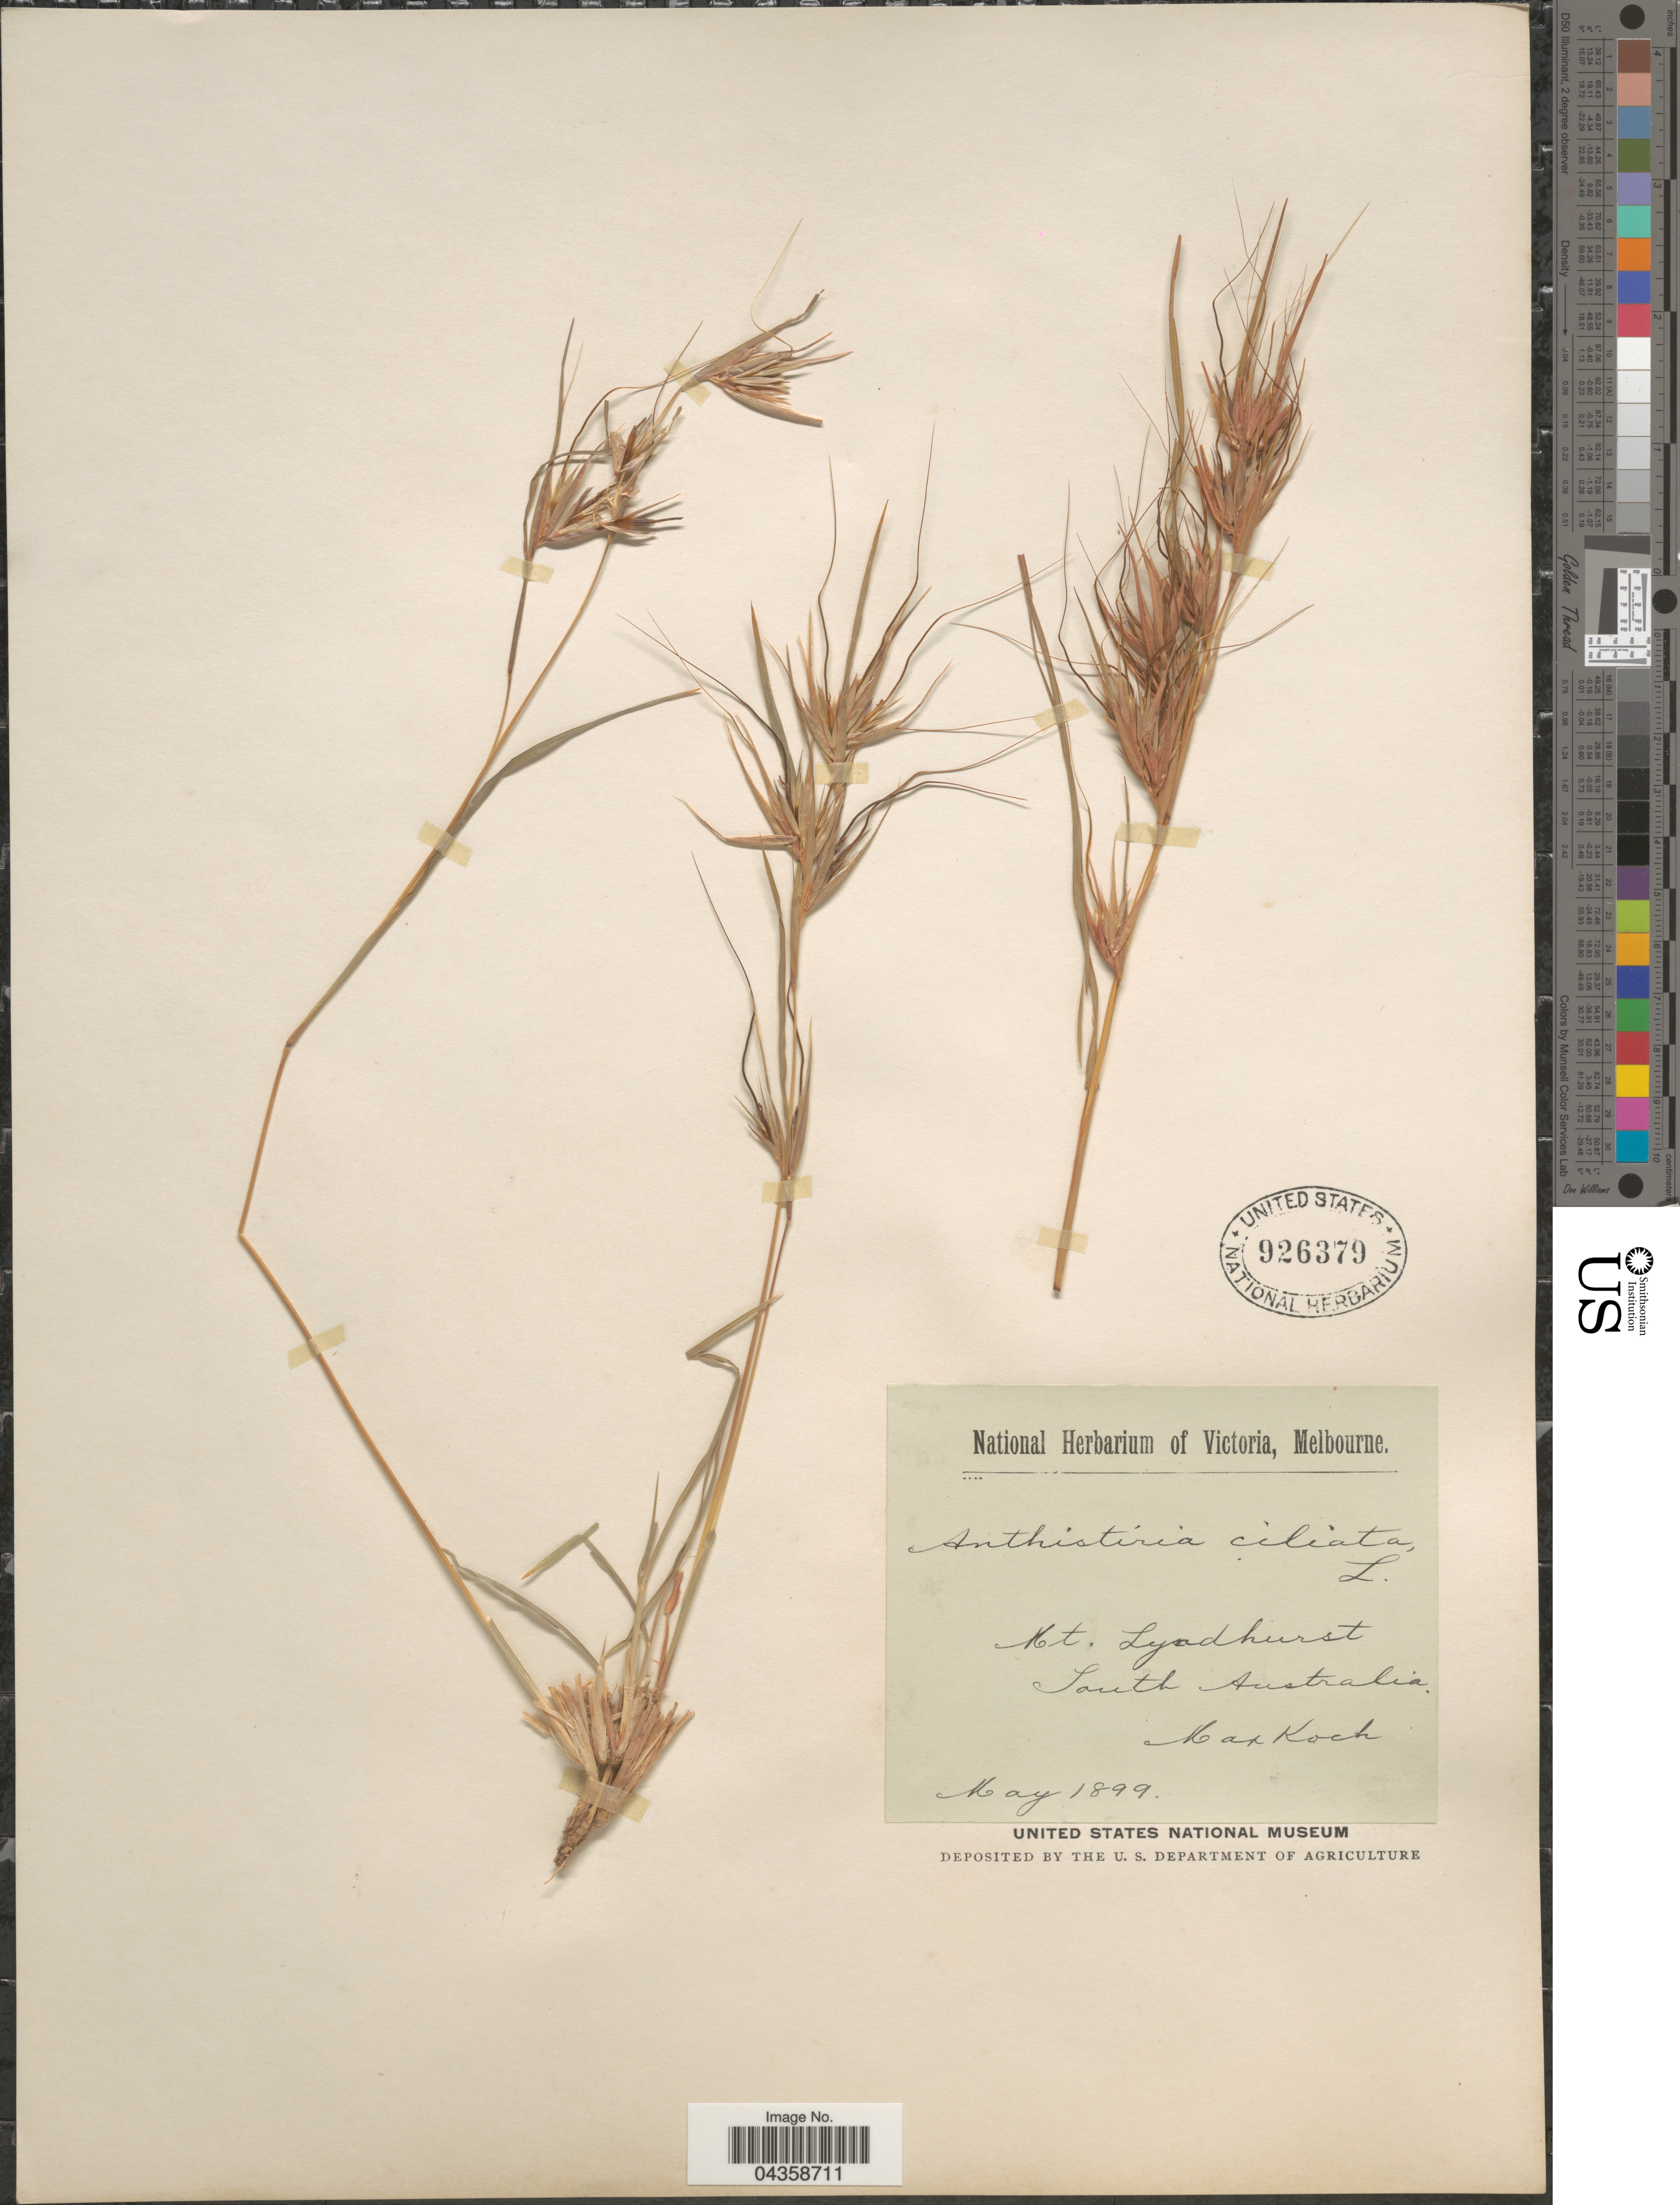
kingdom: Plantae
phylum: Tracheophyta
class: Liliopsida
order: Poales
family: Poaceae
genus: Themeda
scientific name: Themeda triandra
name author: Forssk.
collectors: M. Koch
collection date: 1899-05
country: Australia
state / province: South Australia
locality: Mt. Lyndhurst.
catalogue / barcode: US 926379